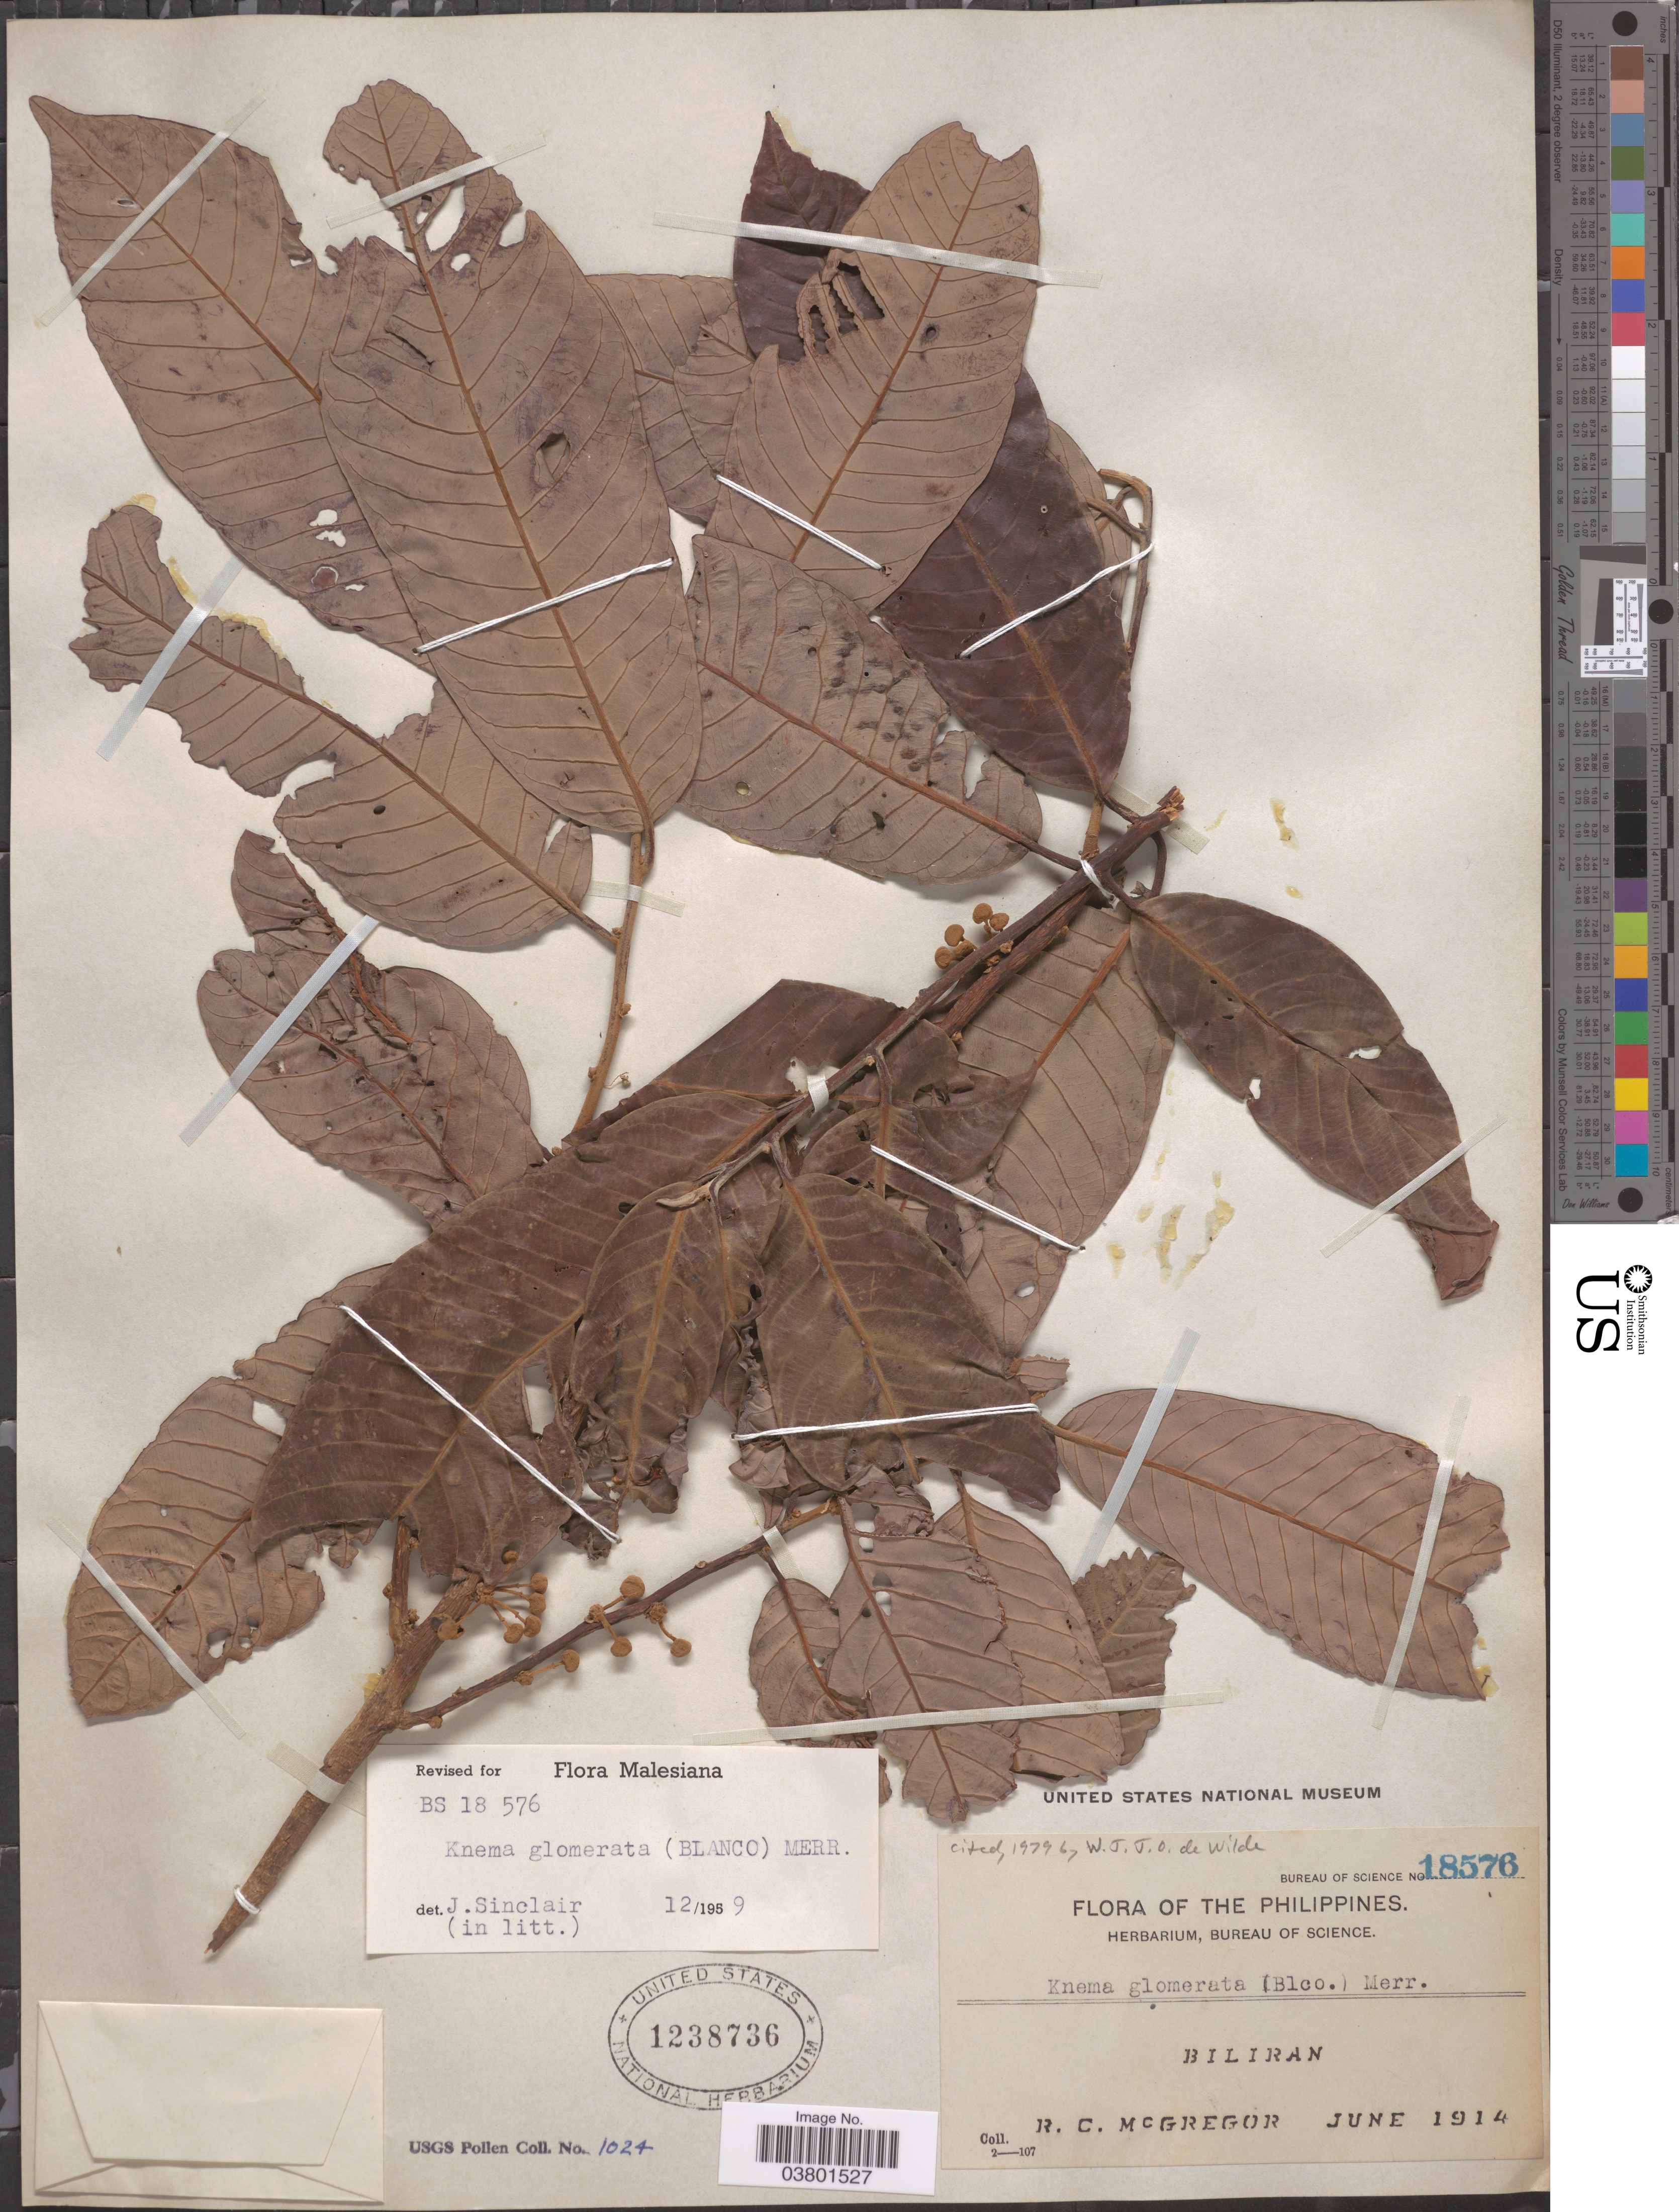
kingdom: Plantae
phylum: Tracheophyta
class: Magnoliopsida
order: Magnoliales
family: Myristicaceae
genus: Knema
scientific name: Knema glomerata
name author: (Blanco) Merr.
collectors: R. C. McGregor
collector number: Bureau of Science 18576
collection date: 1914-06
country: Philippines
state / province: Eastern Visayas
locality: Biliran.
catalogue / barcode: US 1238736